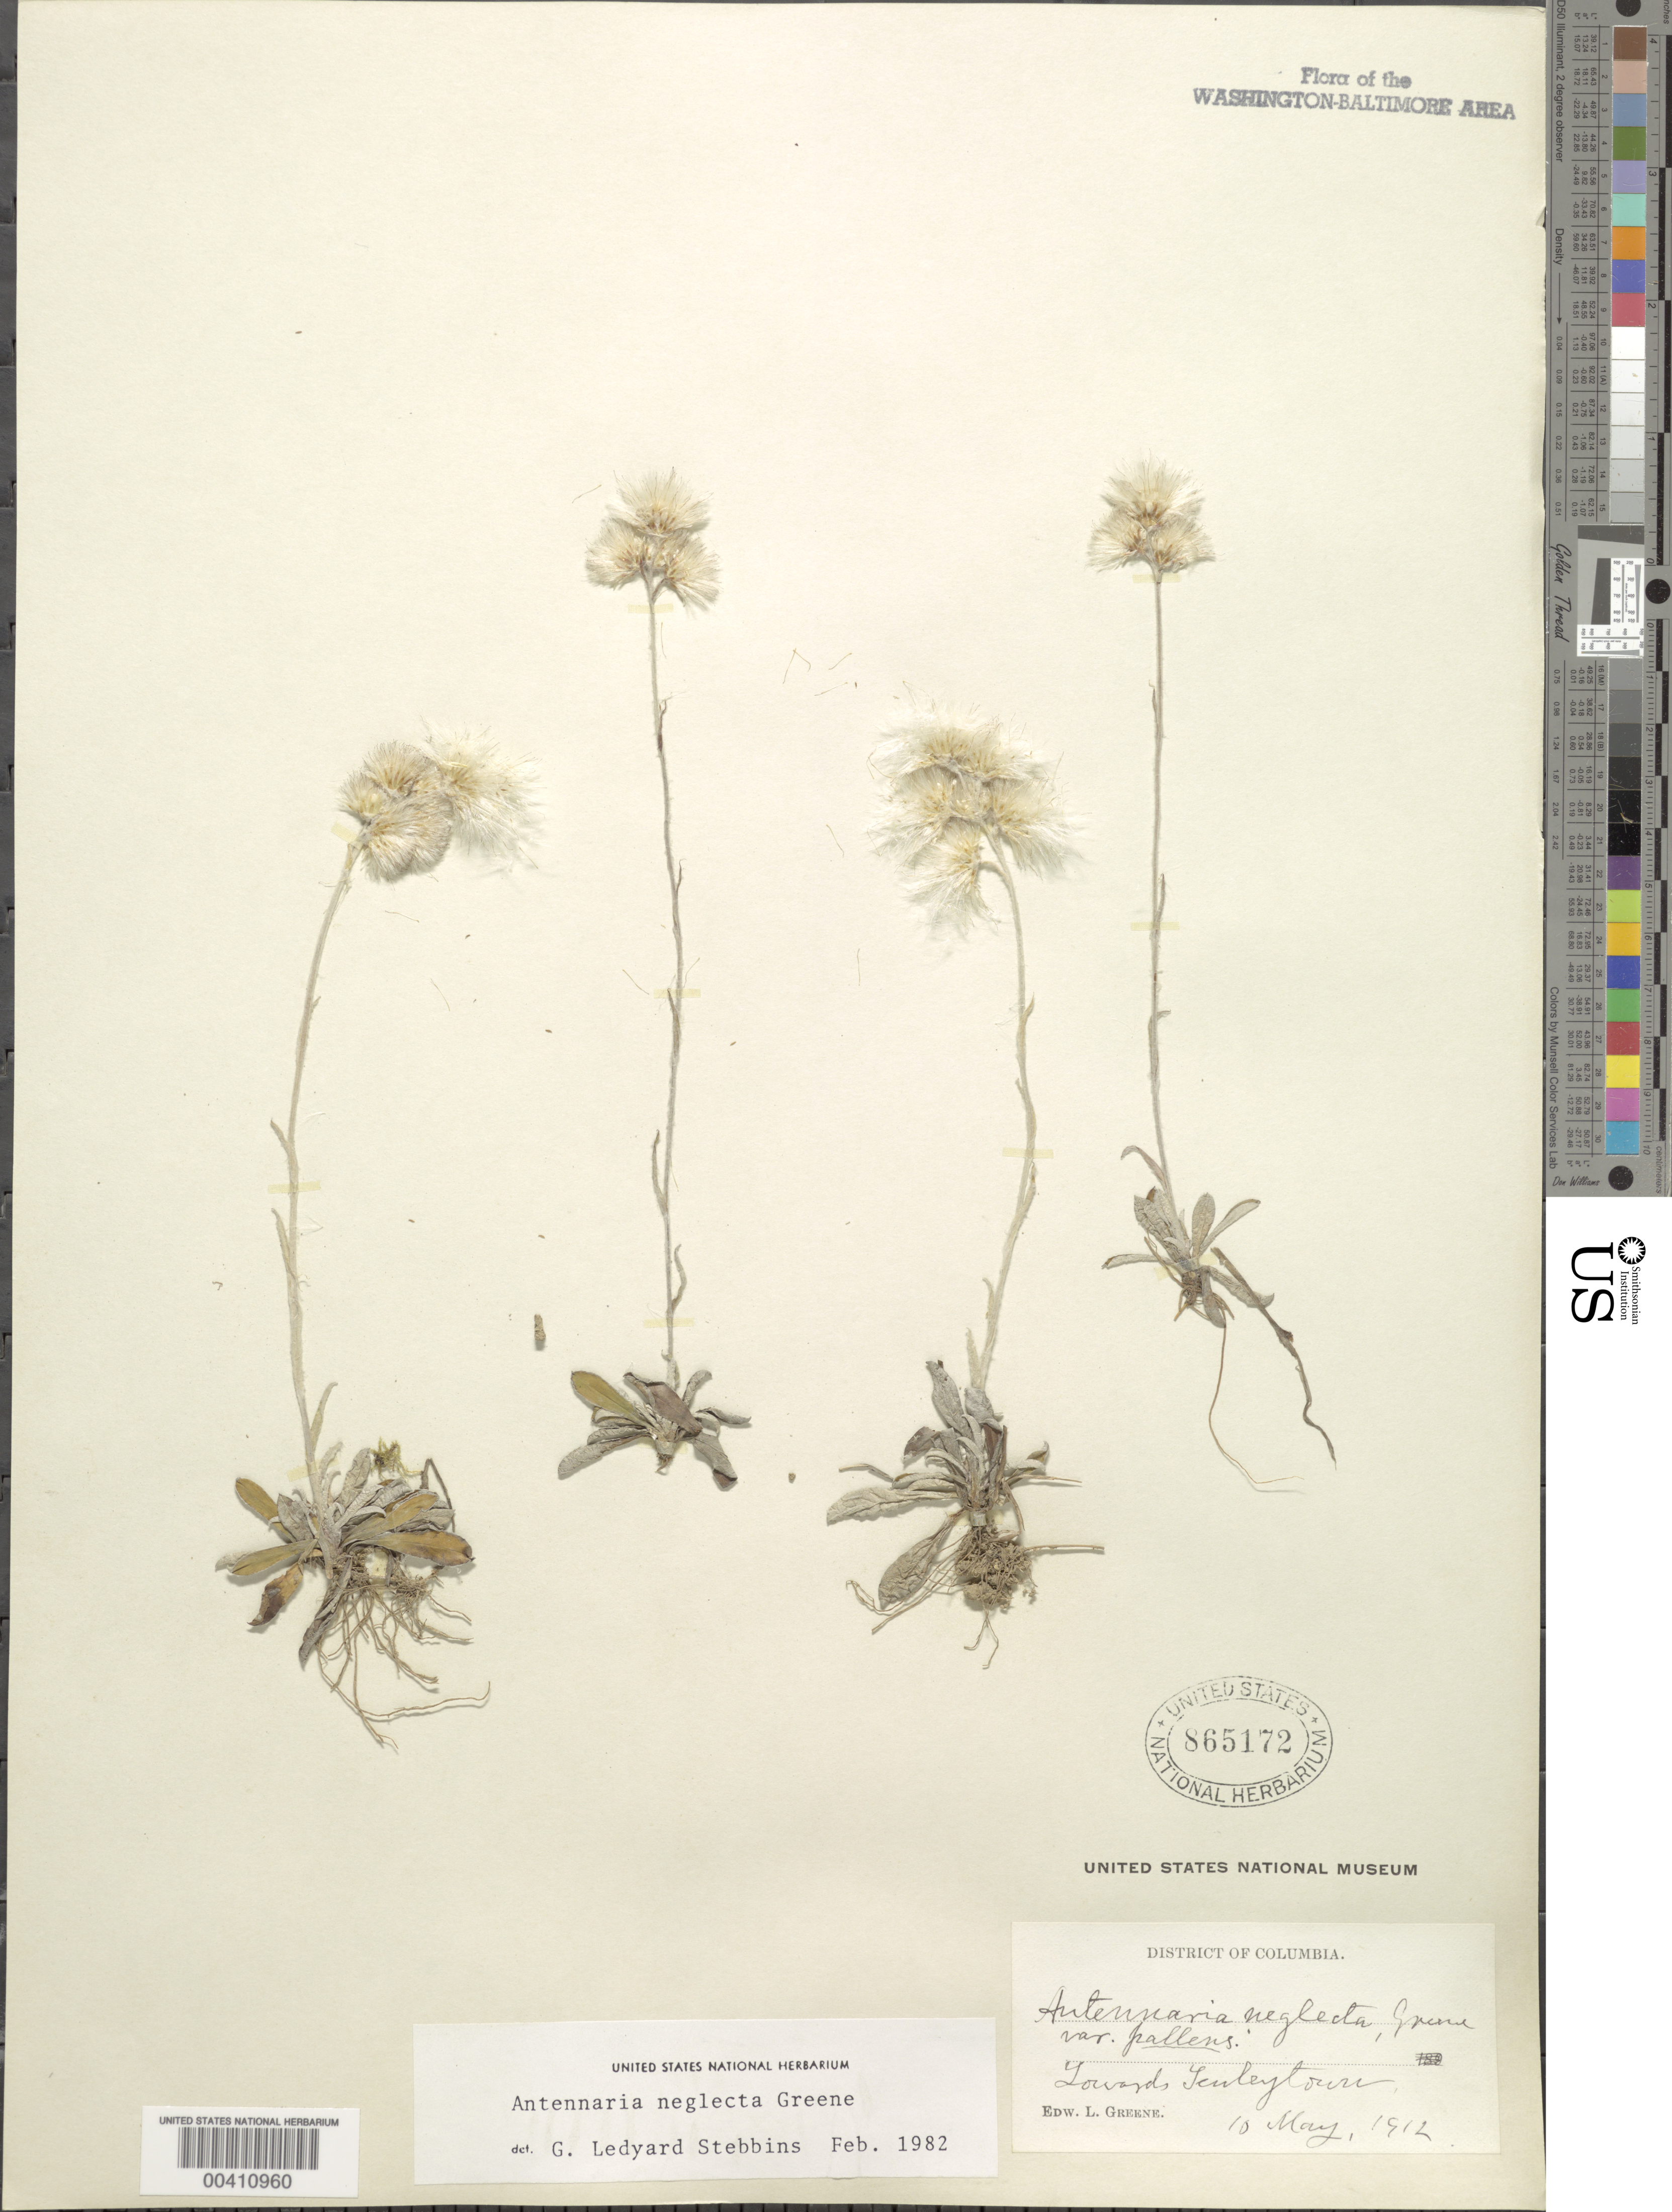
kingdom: Plantae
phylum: Tracheophyta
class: Magnoliopsida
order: Asterales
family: Asteraceae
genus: Antennaria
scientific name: Antennaria neglecta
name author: Greene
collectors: E. L. Greene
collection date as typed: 10 May 1912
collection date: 1912-05-10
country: United States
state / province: District of Columbia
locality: Tenleytown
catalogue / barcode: US 868172